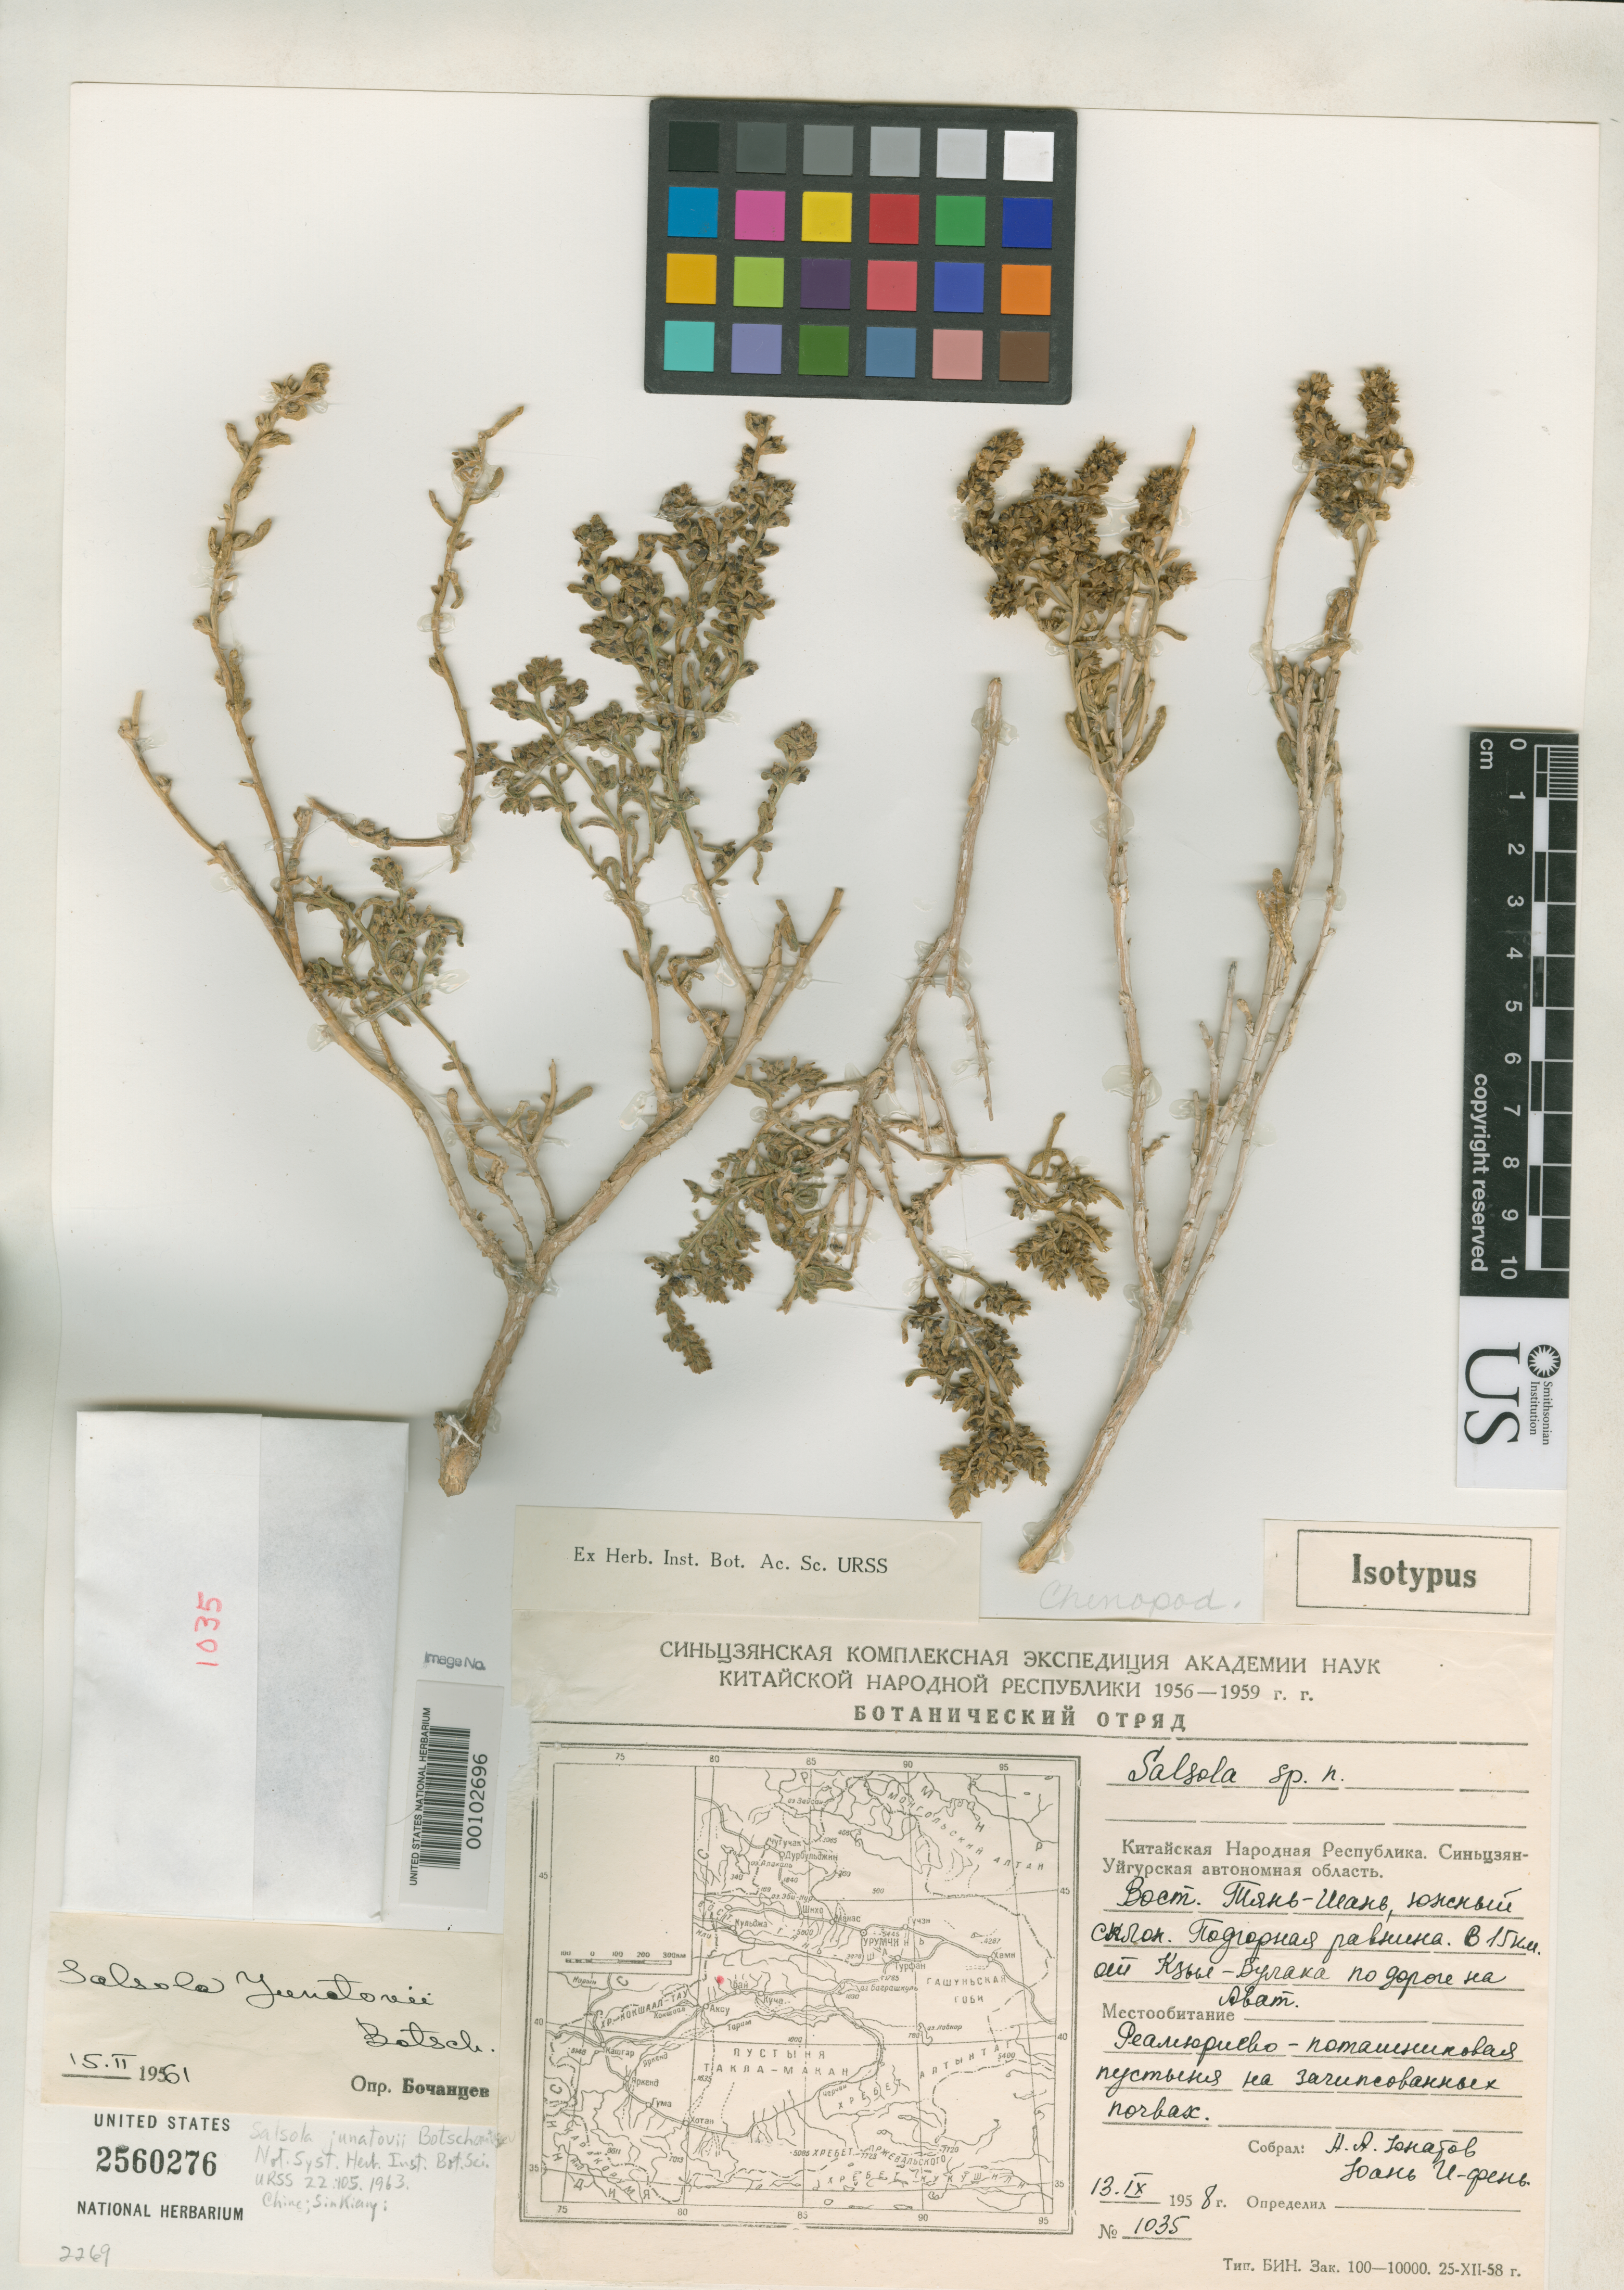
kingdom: Plantae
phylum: Tracheophyta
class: Magnoliopsida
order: Caryophyllales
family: Amaranthaceae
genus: Salsola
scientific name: Salsola junatovii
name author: Botsch.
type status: Isotype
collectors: A. Junatov & Juanj Yfeng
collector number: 1035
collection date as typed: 13 Sep 1958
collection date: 1958-09-13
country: China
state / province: Xinjiang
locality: Eastern Tian-schan orientalis.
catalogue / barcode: US 2560276